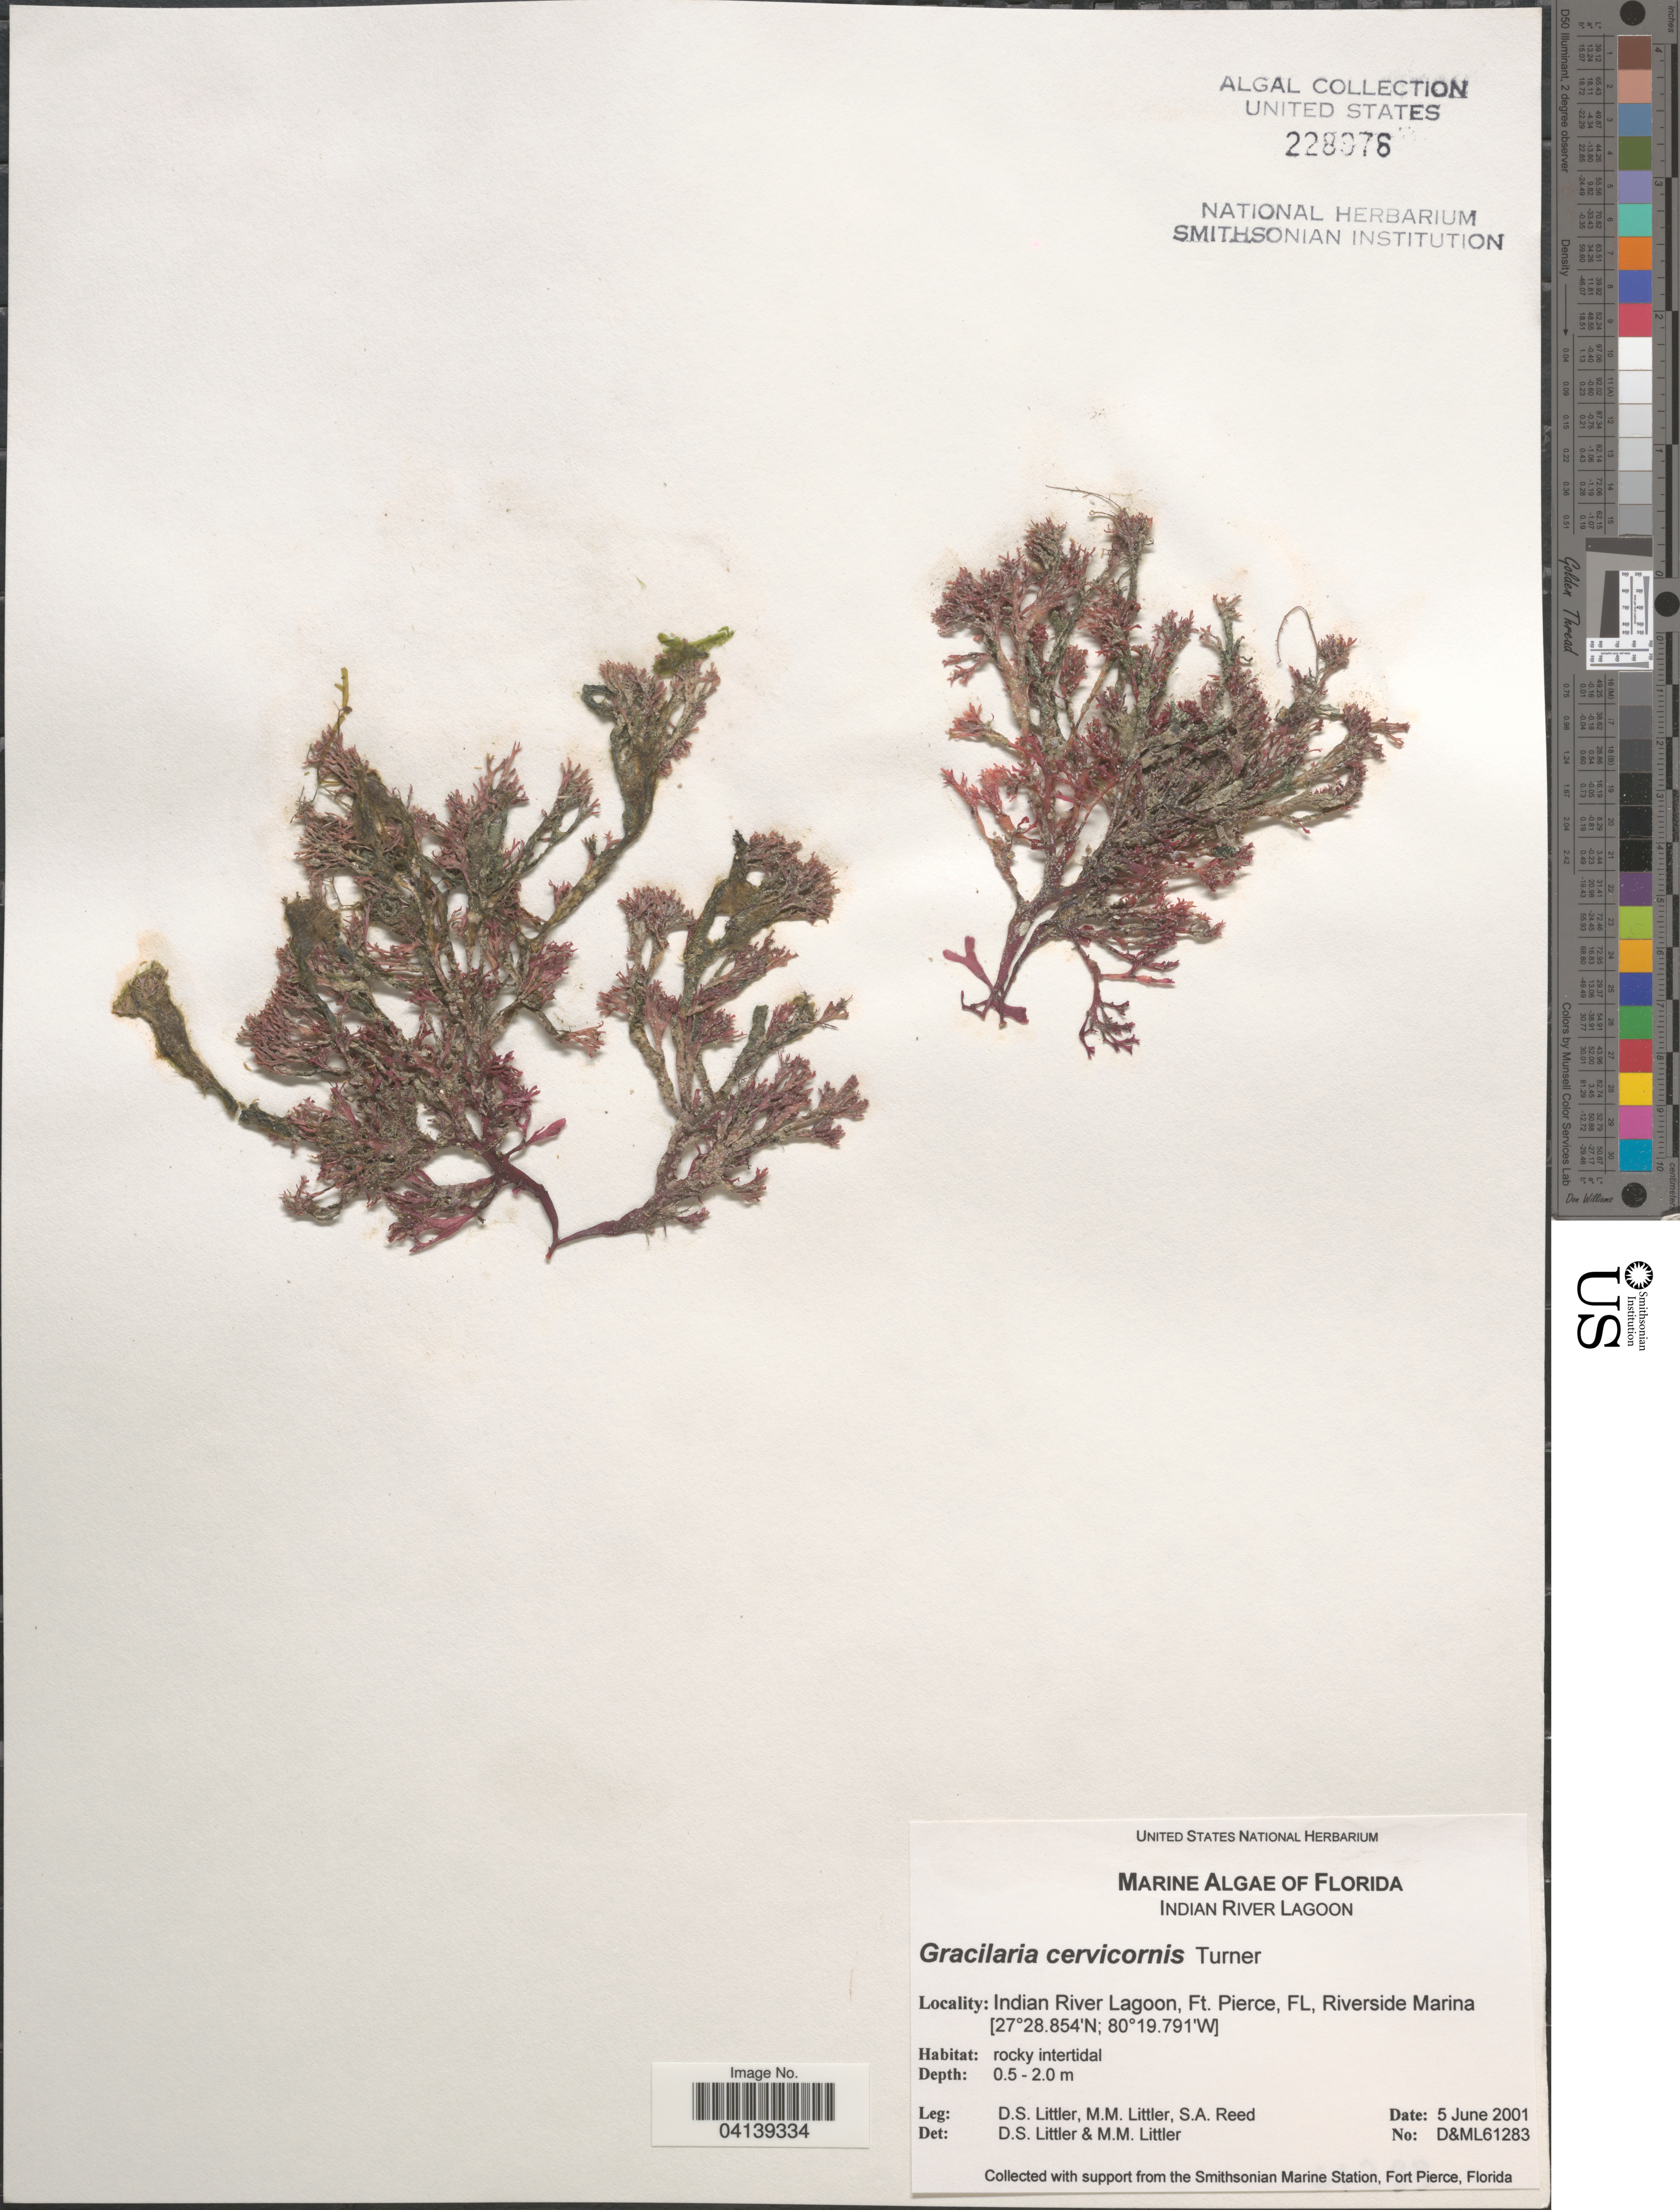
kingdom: Plantae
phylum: Rhodophyta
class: Florideophyceae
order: Gracilariales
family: Gracilariaceae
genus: Gracilaria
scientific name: Gracilaria cervicornis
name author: (Turner) J. Agardh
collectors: D. S. Littler & S. Reed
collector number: D&ML61283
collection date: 2001-06-05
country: United States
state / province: Florida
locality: Indian River Lagoon, Ft. Pierce, Riverside Marina.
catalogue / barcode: US 228976